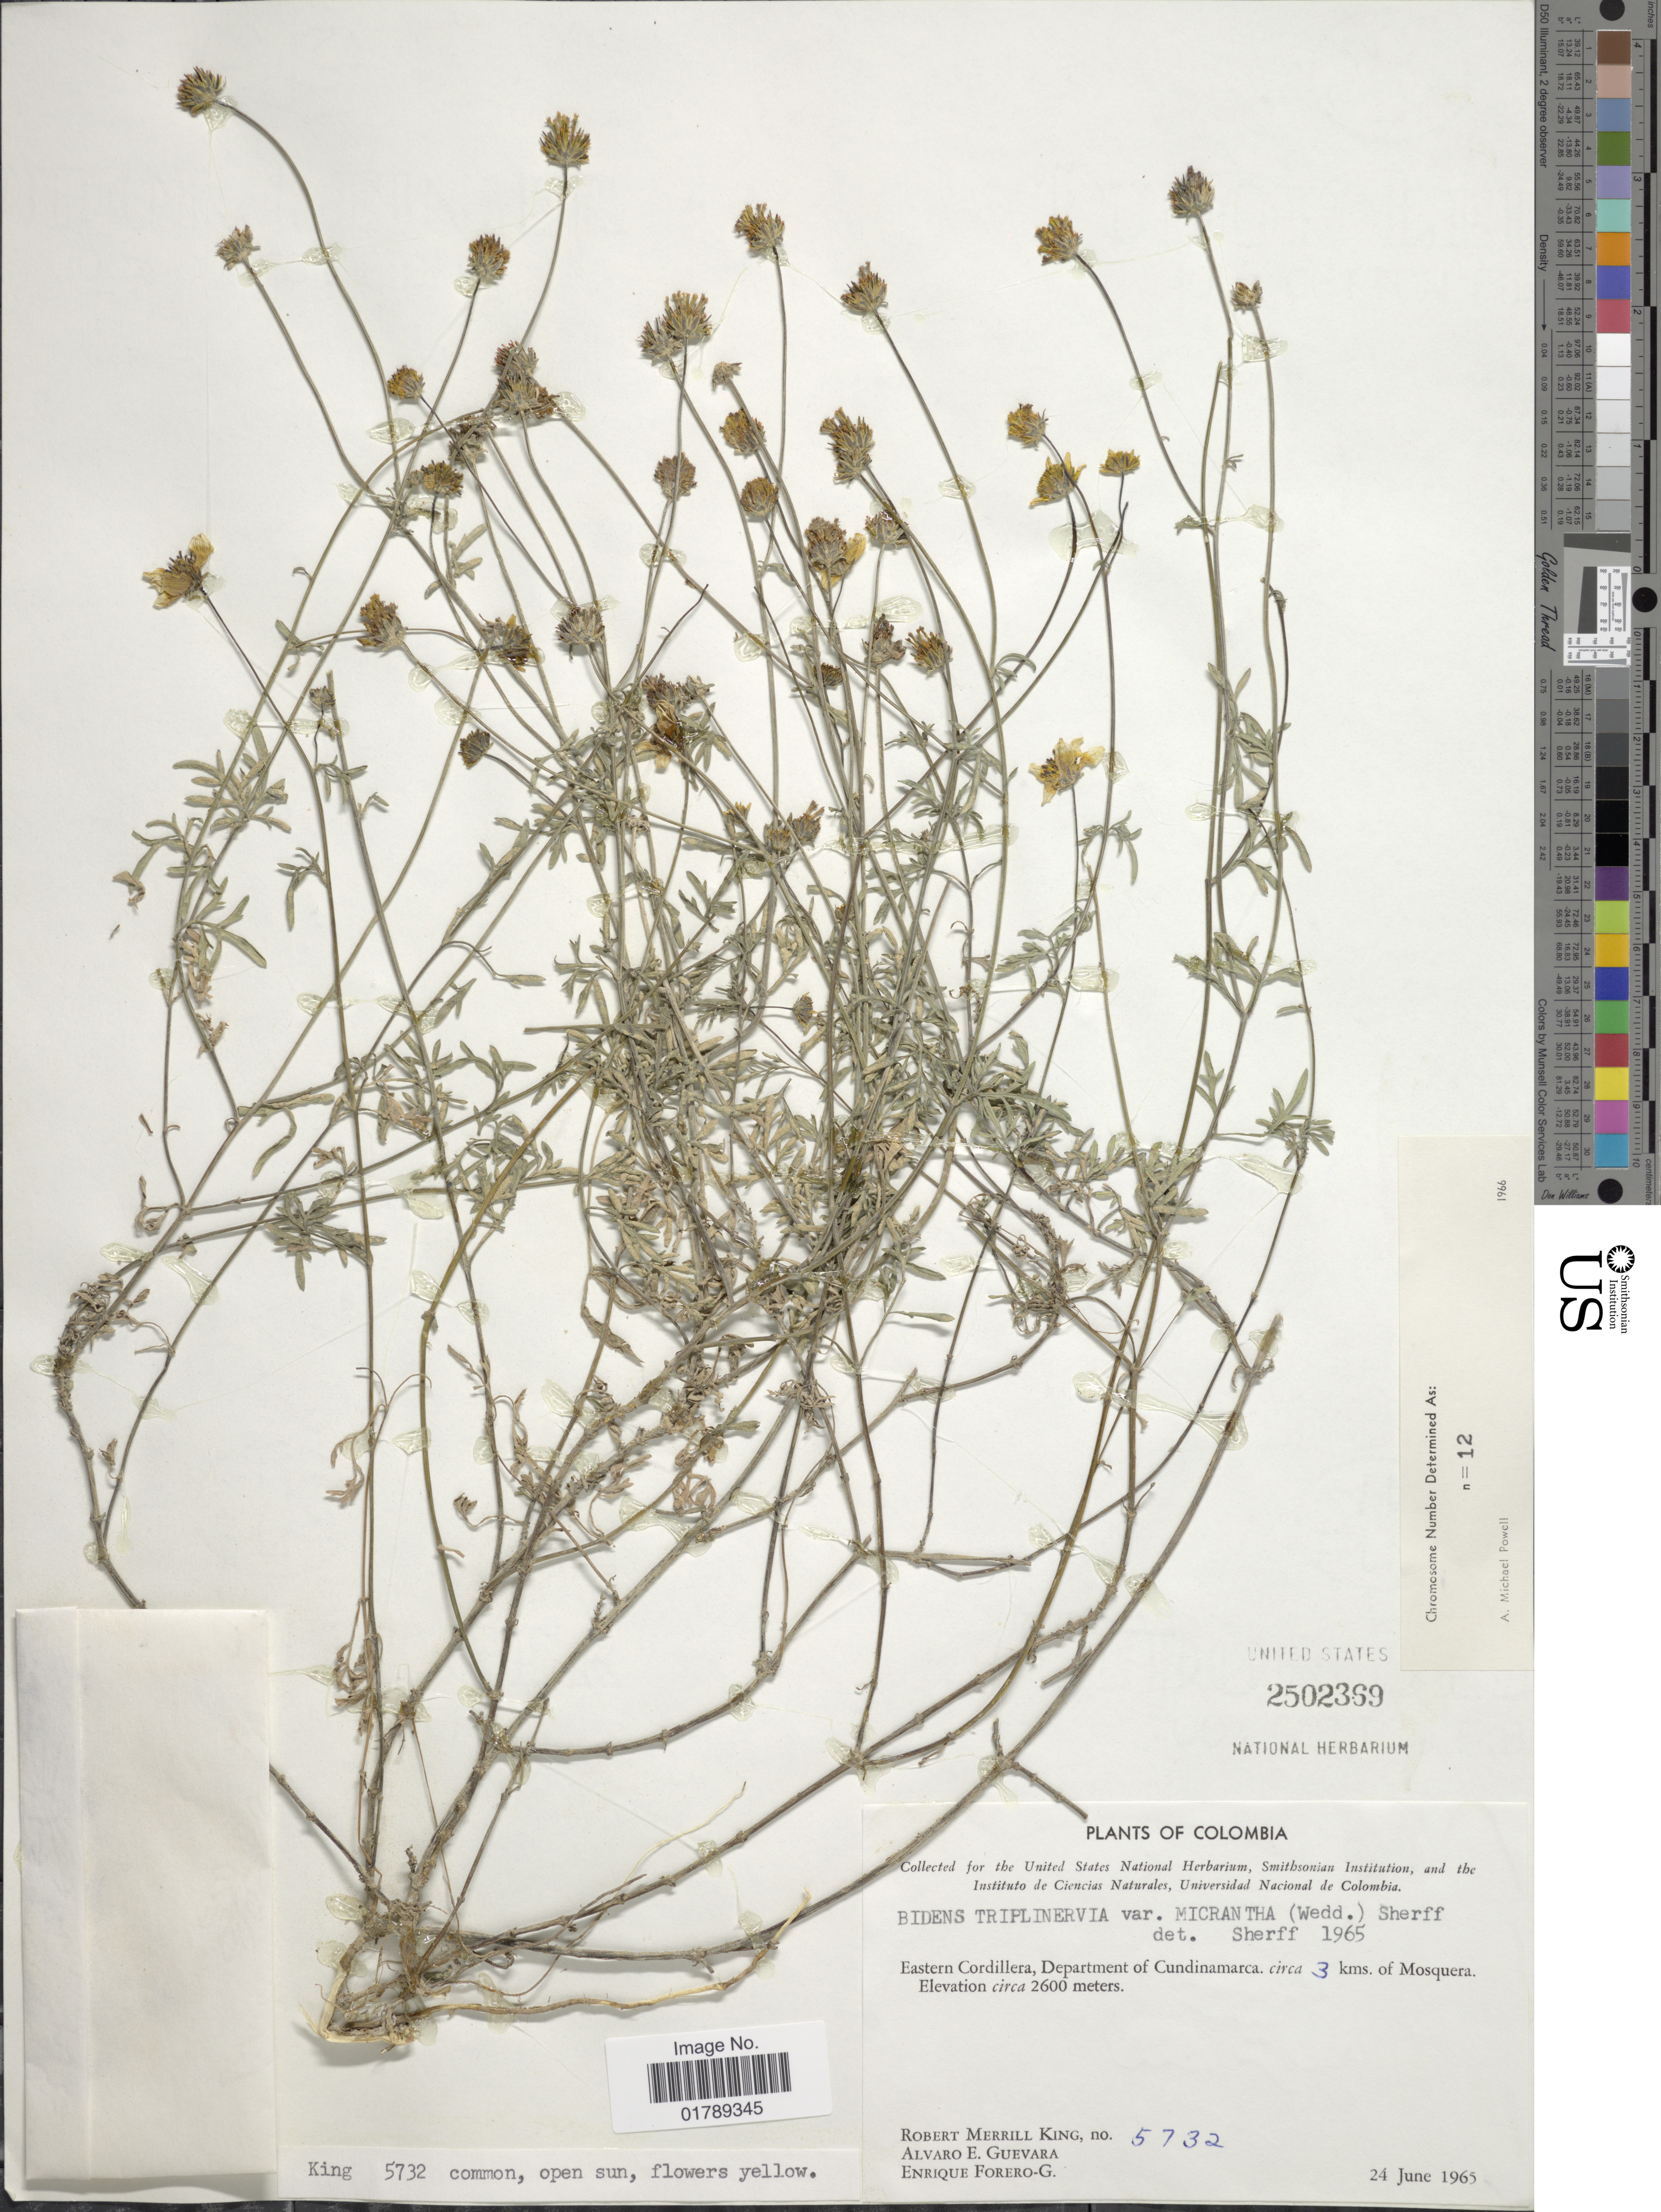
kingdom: Plantae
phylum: Tracheophyta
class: Magnoliopsida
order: Asterales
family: Asteraceae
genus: Bidens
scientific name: Bidens triplinervia var. micrantha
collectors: R. M. King, A. E. Guevara & E. Forero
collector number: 5732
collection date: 1965-06-24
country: Colombia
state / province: Cundinamarca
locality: Eastern Cordillera. circa 3 kms. of Mosquera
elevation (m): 2600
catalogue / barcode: US 2502369